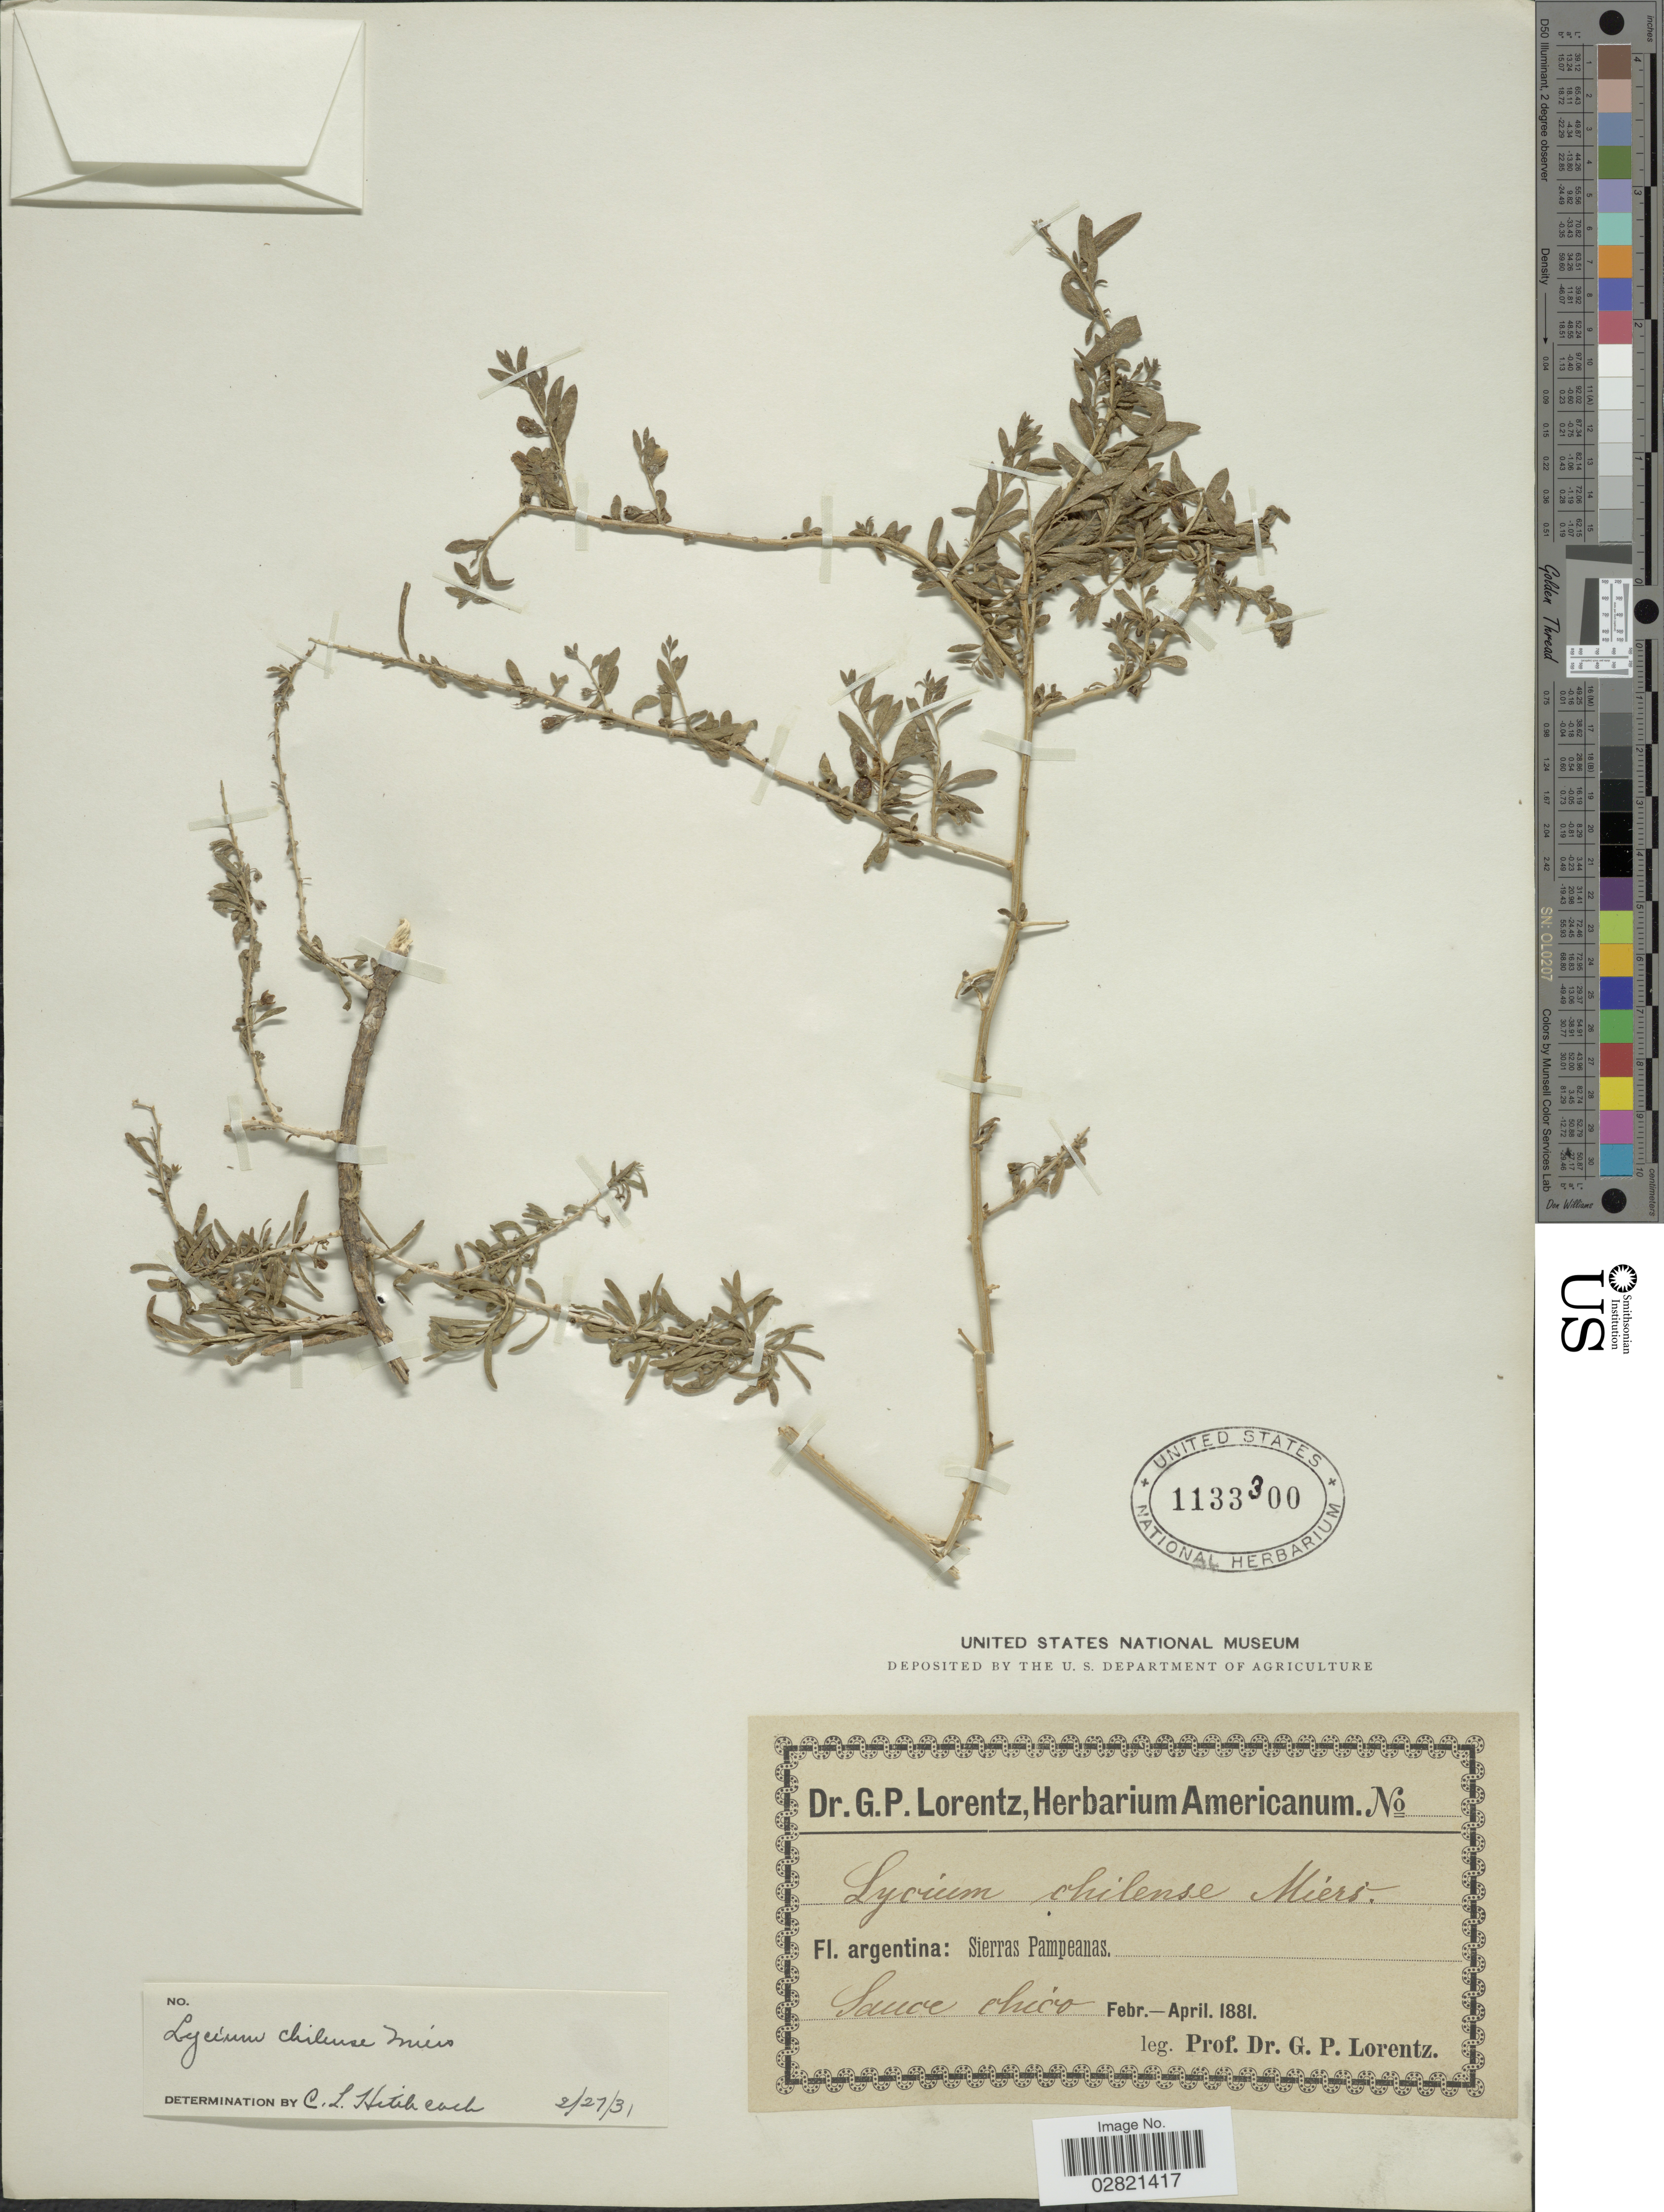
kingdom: Plantae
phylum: Tracheophyta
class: Magnoliopsida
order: Solanales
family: Solanaceae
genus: Lycium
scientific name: Lycium chilense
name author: Bertero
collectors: P. G. Lorentz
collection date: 1881-02/1881-04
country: Argentina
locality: Sierras Pampeanas. Sauce chico.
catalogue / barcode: US 1133300